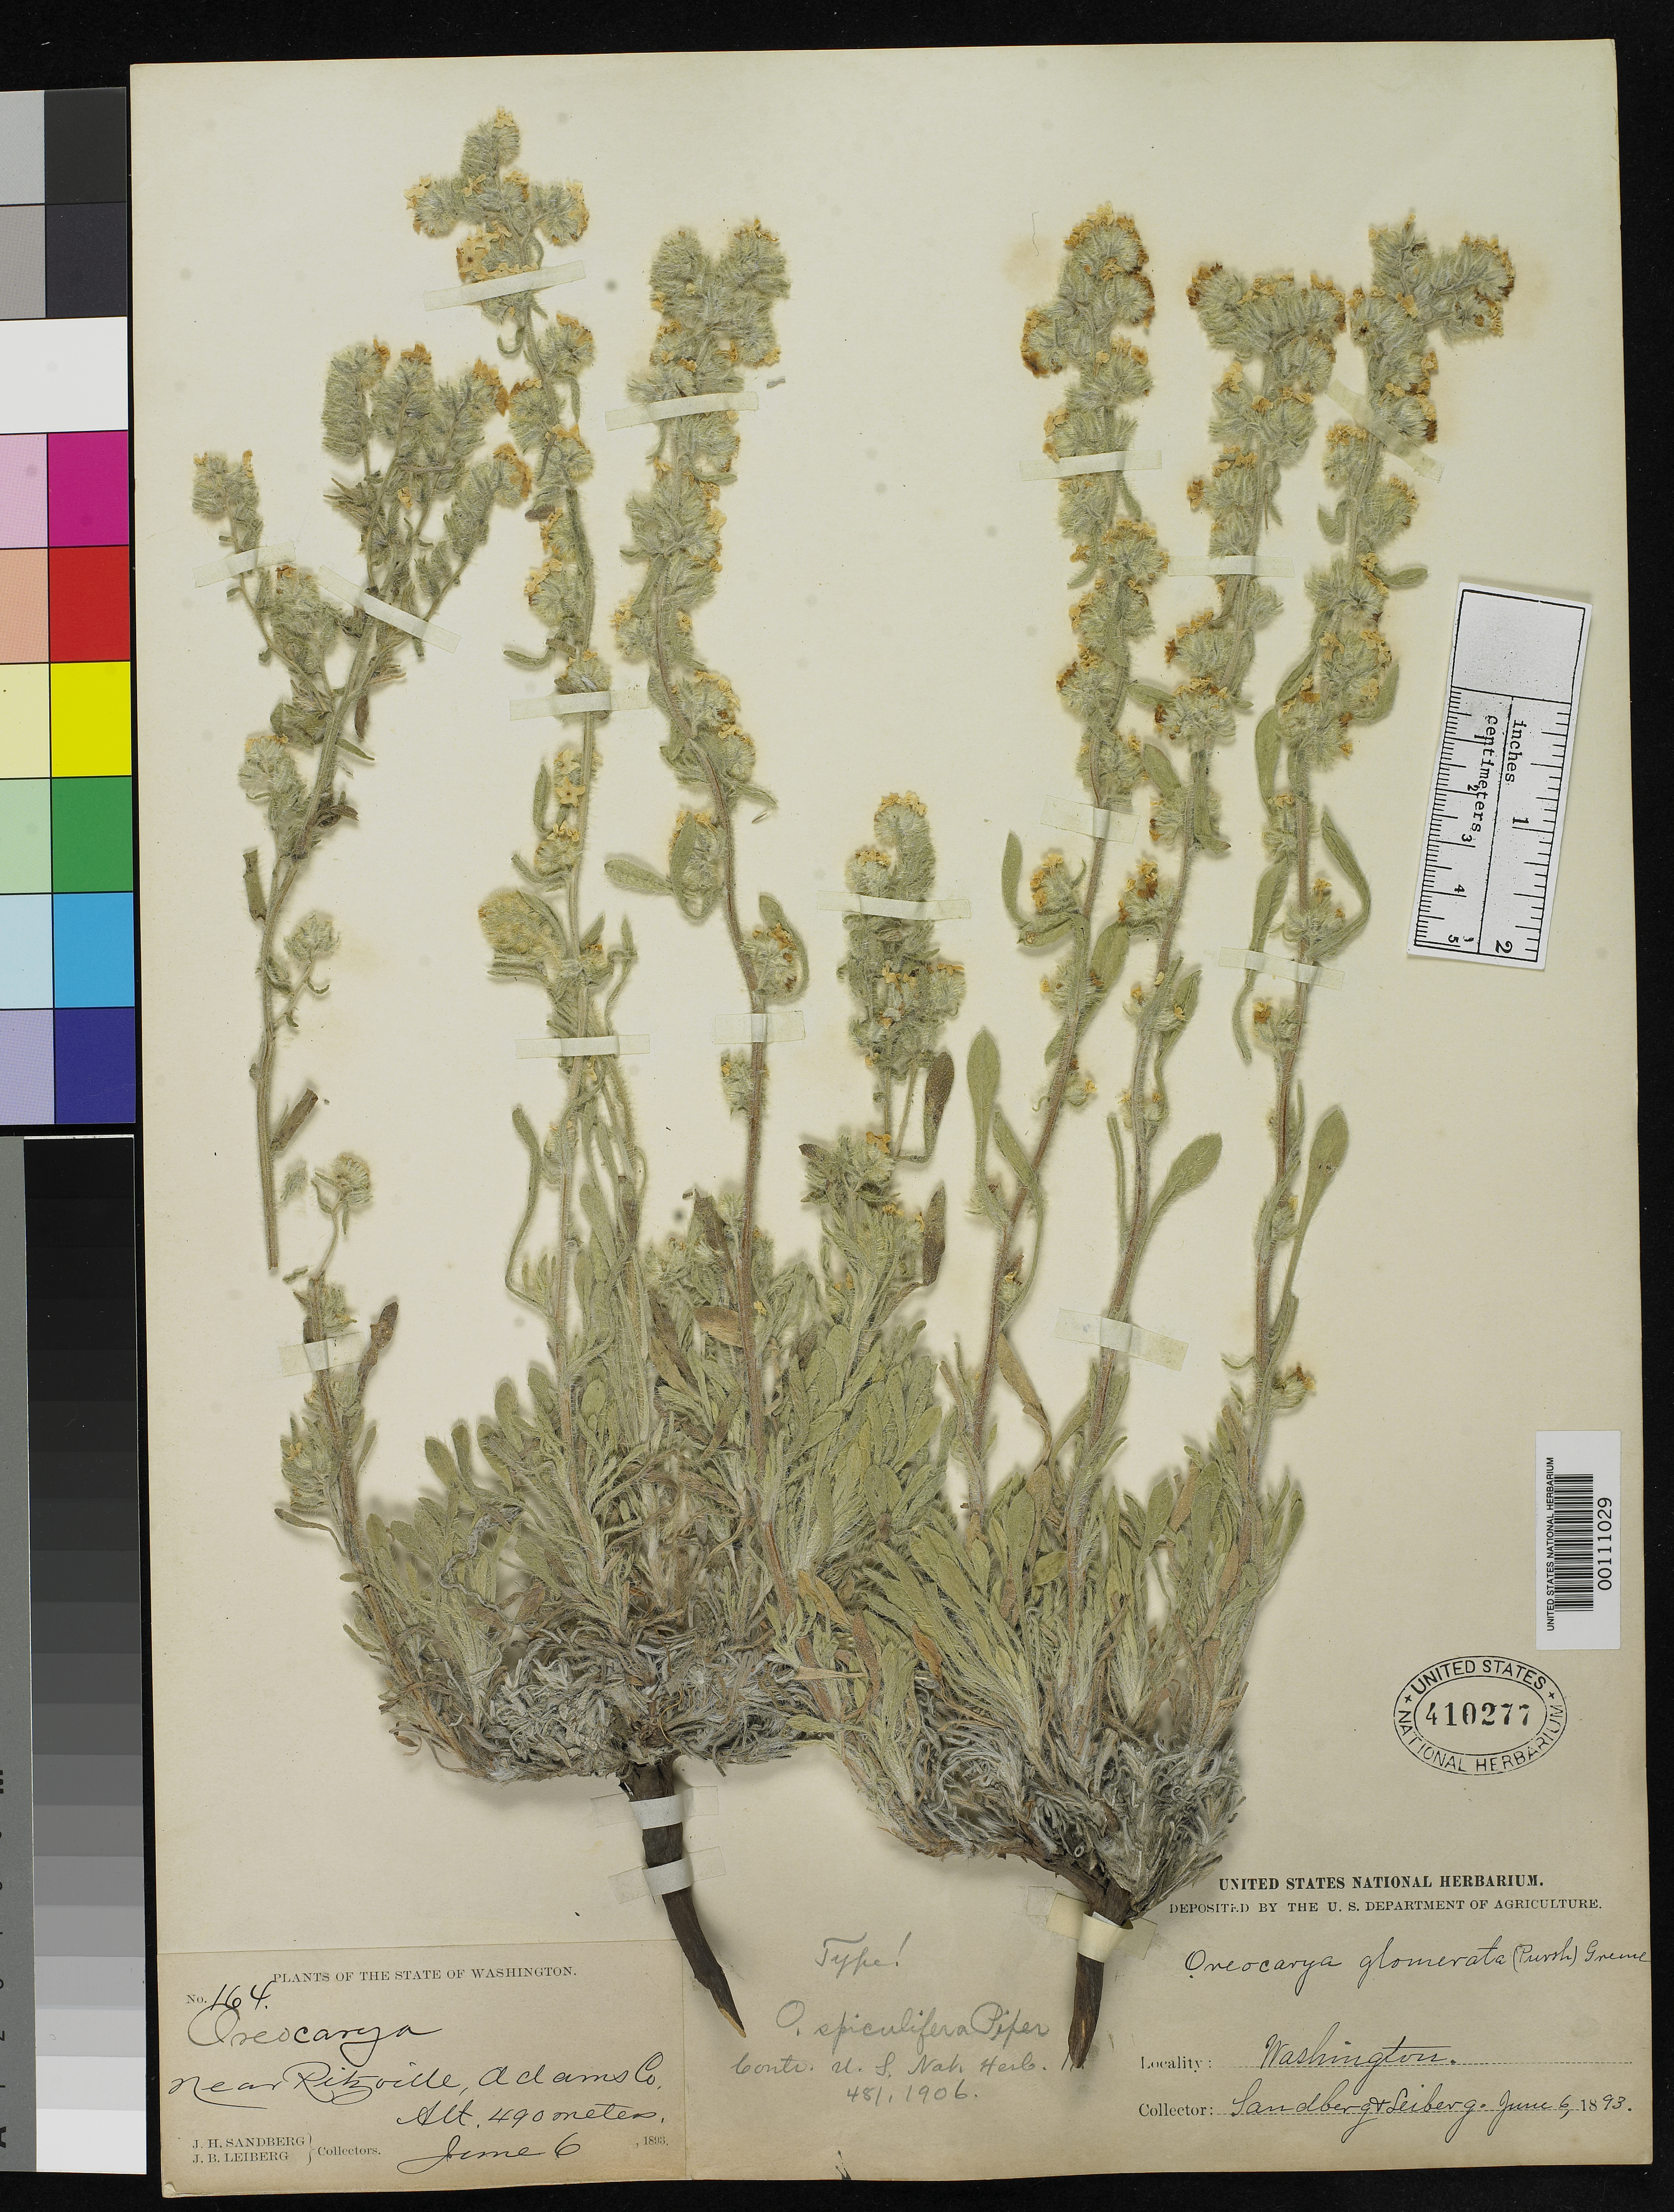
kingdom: Plantae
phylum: Tracheophyta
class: Magnoliopsida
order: Boraginales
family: Boraginaceae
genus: Oreocarya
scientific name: Oreocarya spiculifera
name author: Piper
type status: Holotype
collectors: J. H. Sandberg & J. Leiberg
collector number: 164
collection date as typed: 06 Jun 1893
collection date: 1893-06-06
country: United States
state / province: Washington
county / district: Adams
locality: Ritzville.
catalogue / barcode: US 410277